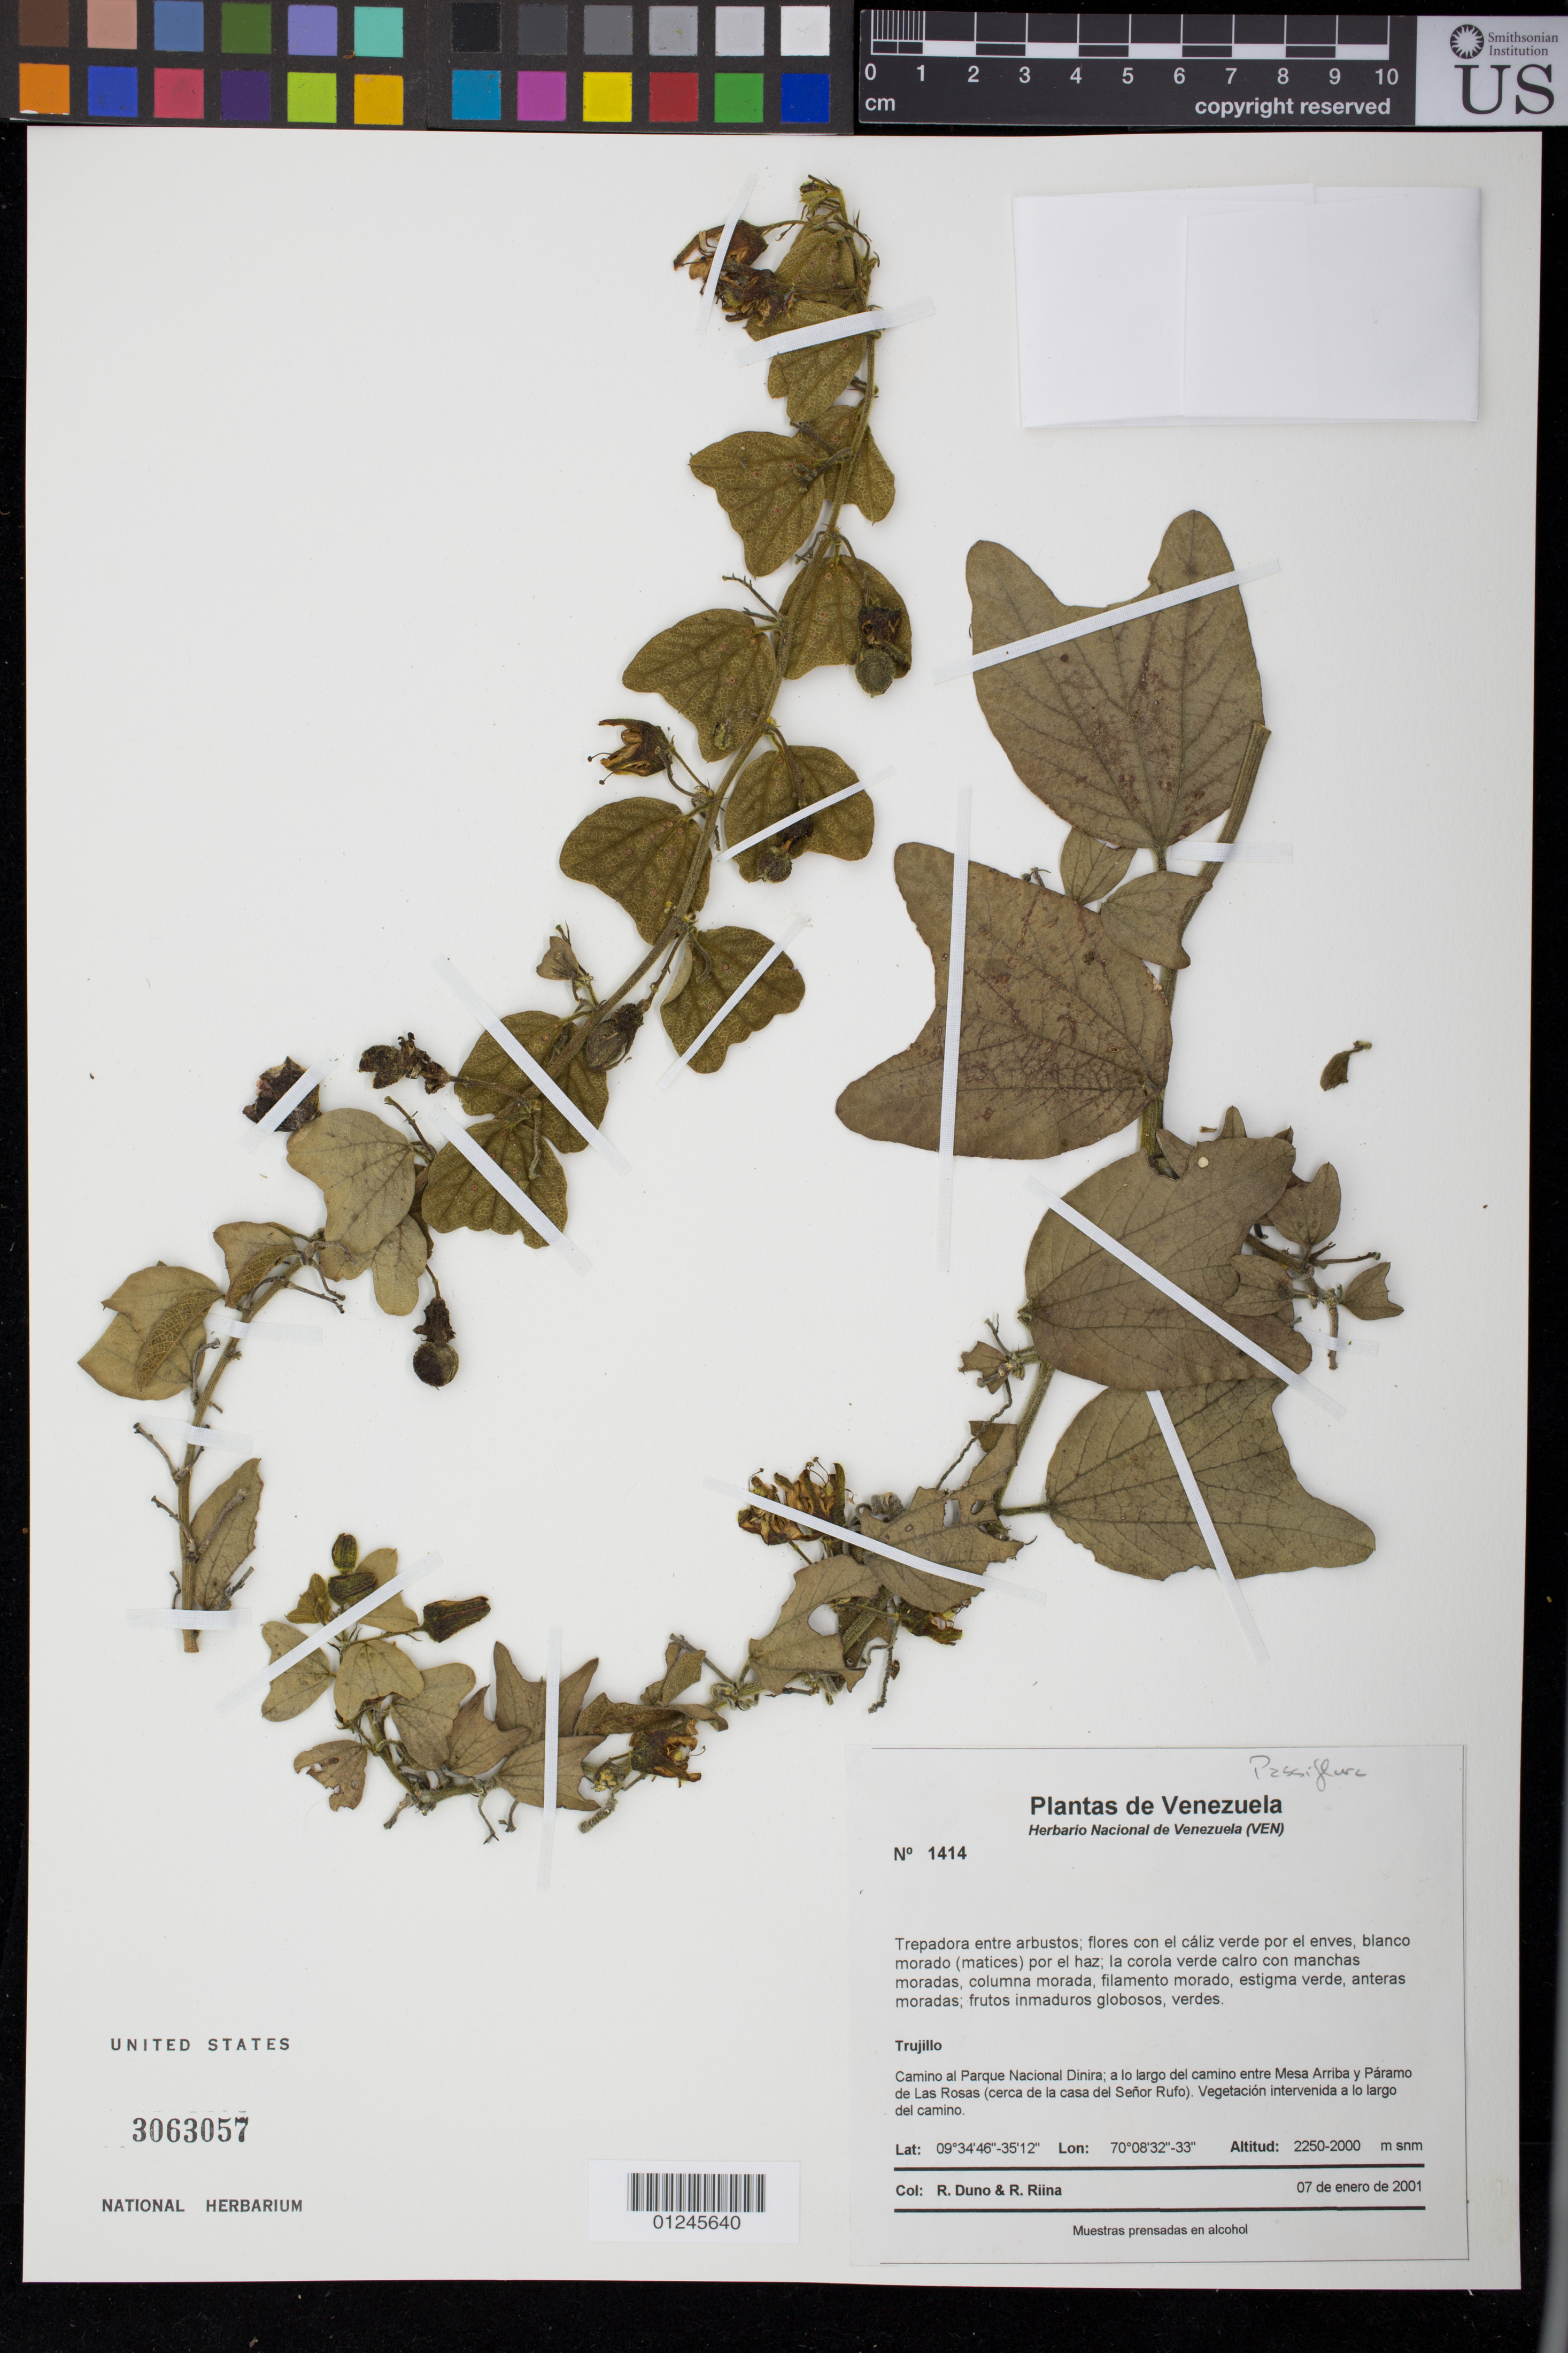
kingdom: Plantae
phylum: Tracheophyta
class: Magnoliopsida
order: Malpighiales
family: Passifloraceae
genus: Passiflora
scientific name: Passiflora sp.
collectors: R. Duno de Stefano & R. Riina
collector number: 1414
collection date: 2001-01-07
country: Venezuela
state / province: Trujillo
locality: Camino al Parque Nacional Dinira, a lo largo del camino entre Mesa Arriba y Paramo de Las Rosas (cerca de la casa del Senor Rufo).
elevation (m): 2250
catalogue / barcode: US 3063057